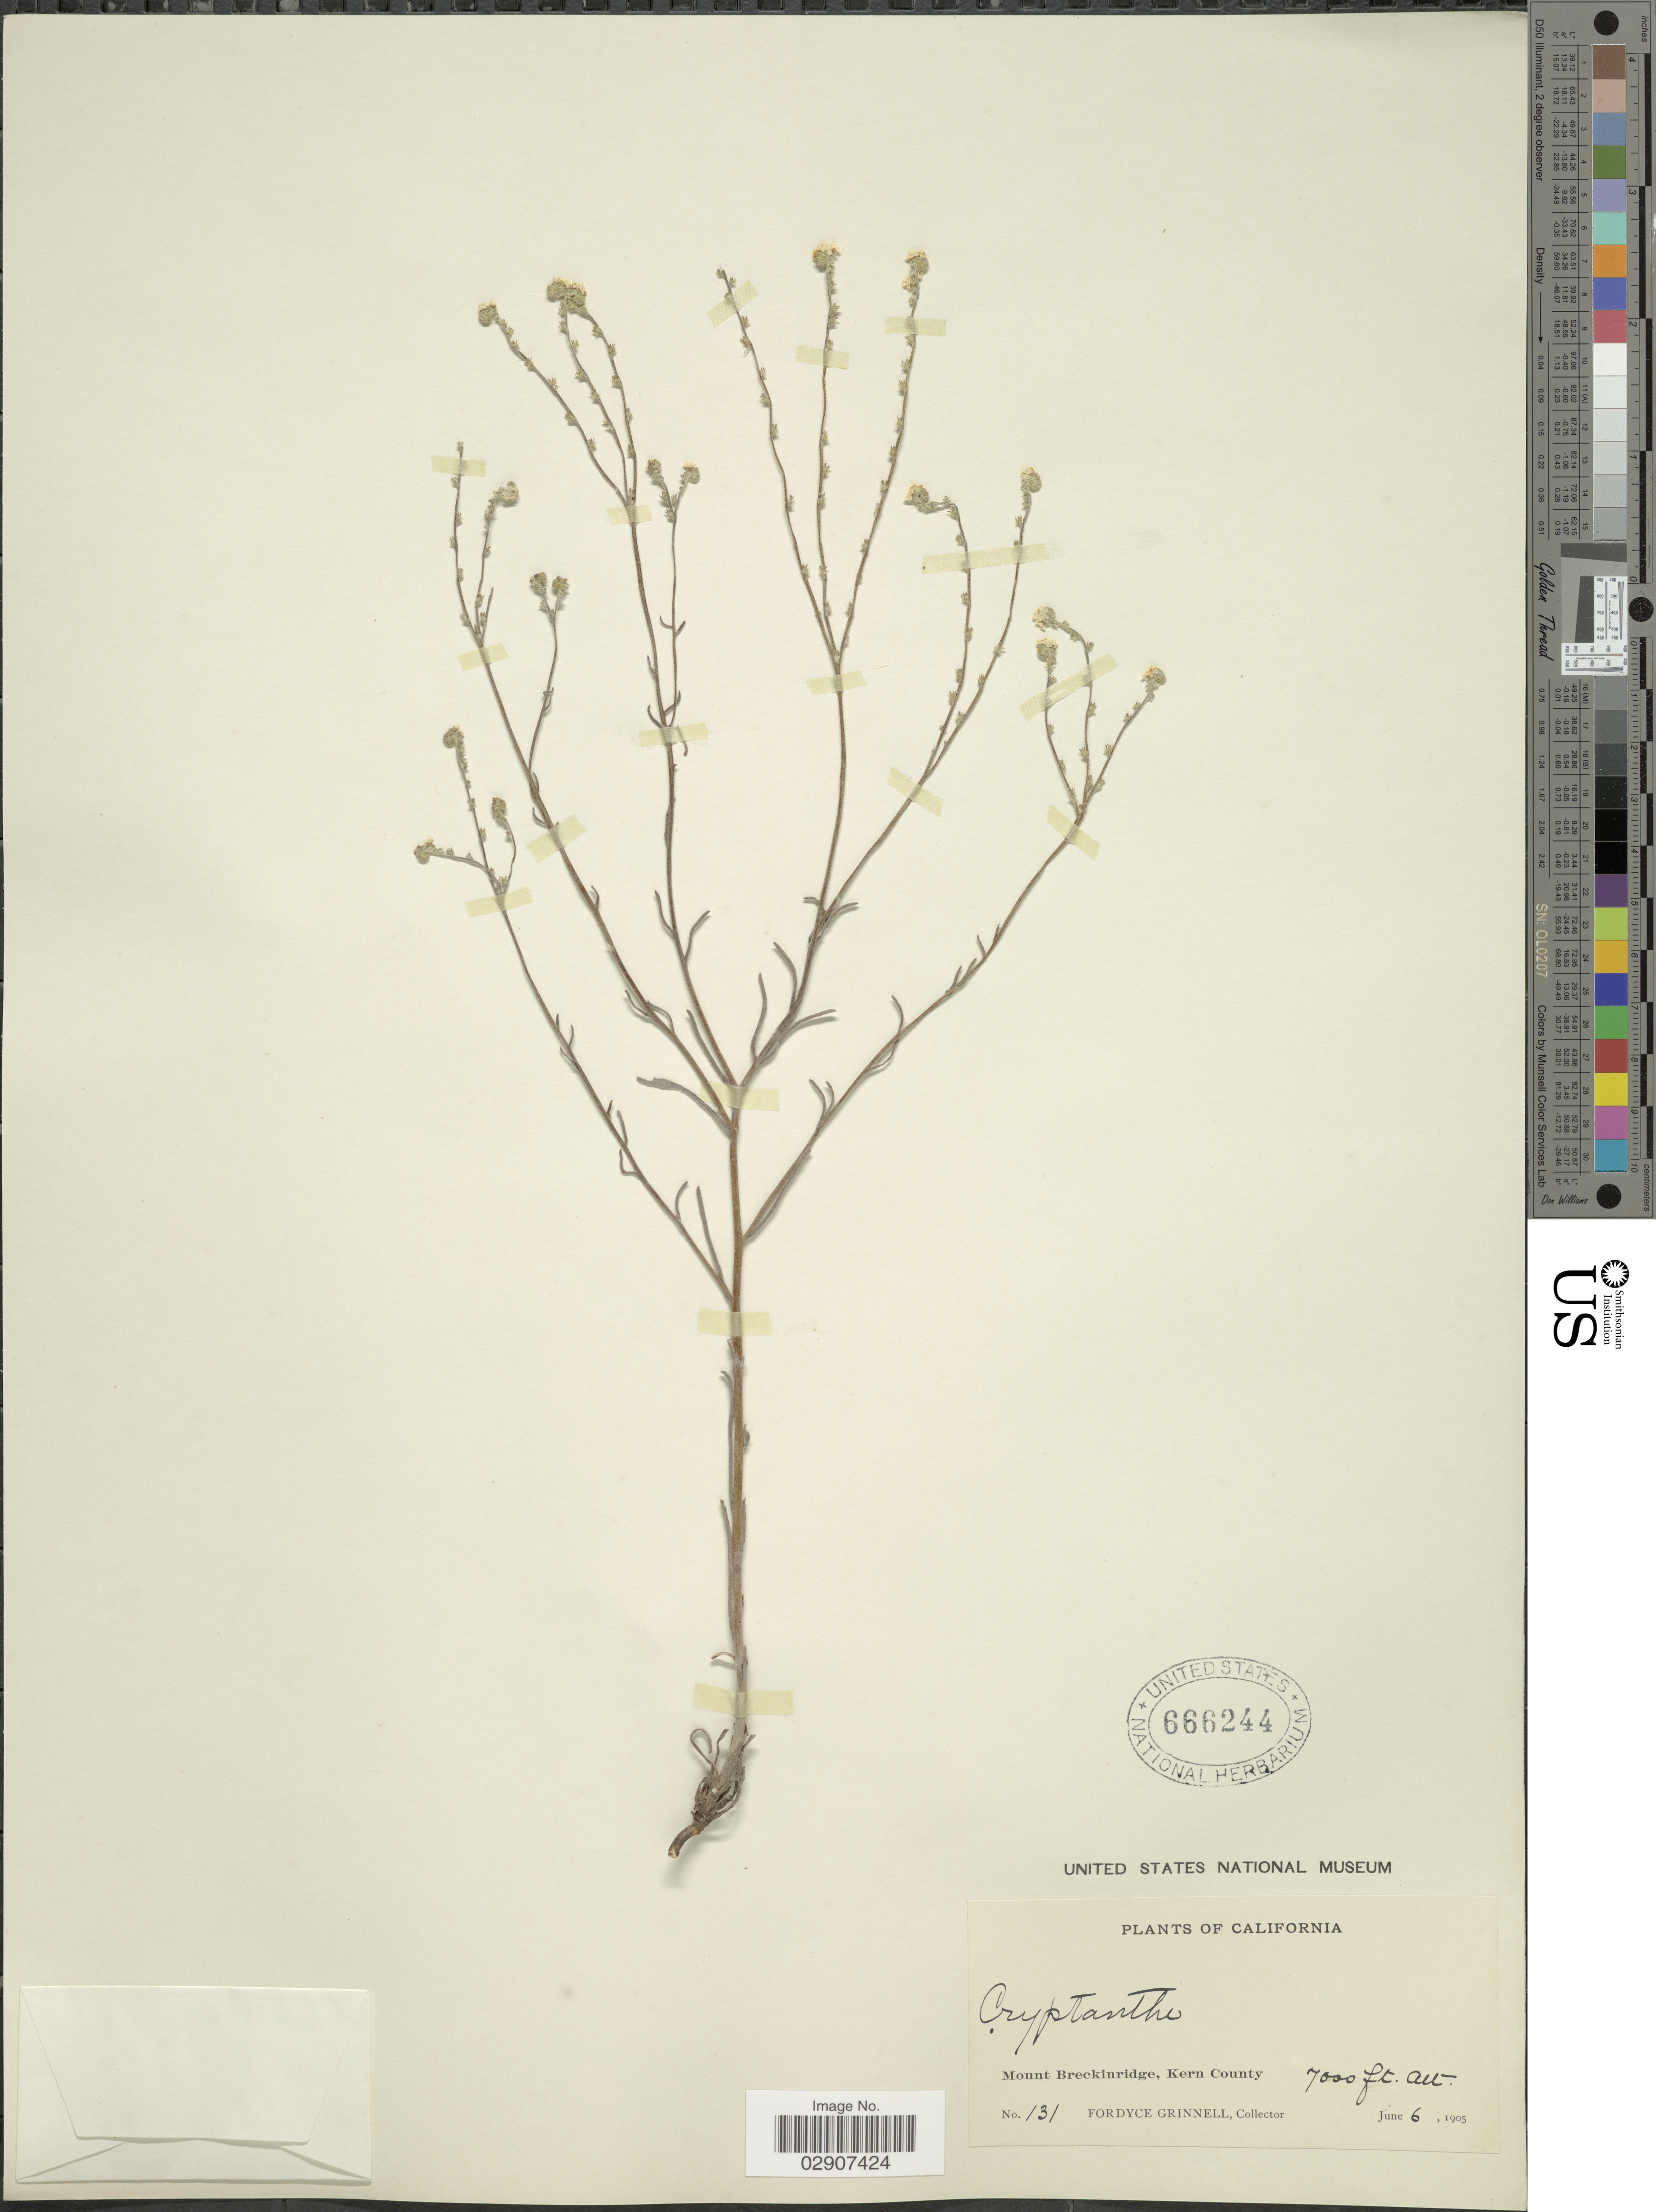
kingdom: Plantae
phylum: Tracheophyta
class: Magnoliopsida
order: Boraginales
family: Boraginaceae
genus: Cryptantha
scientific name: Cryptantha flaccida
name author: (Douglas ex Lehm.) Greene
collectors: F. Grinnell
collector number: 131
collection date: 1905-06-06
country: United States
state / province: California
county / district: Kern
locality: Mount Breckinridge, Kern County.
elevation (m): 2134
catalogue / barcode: US 666244